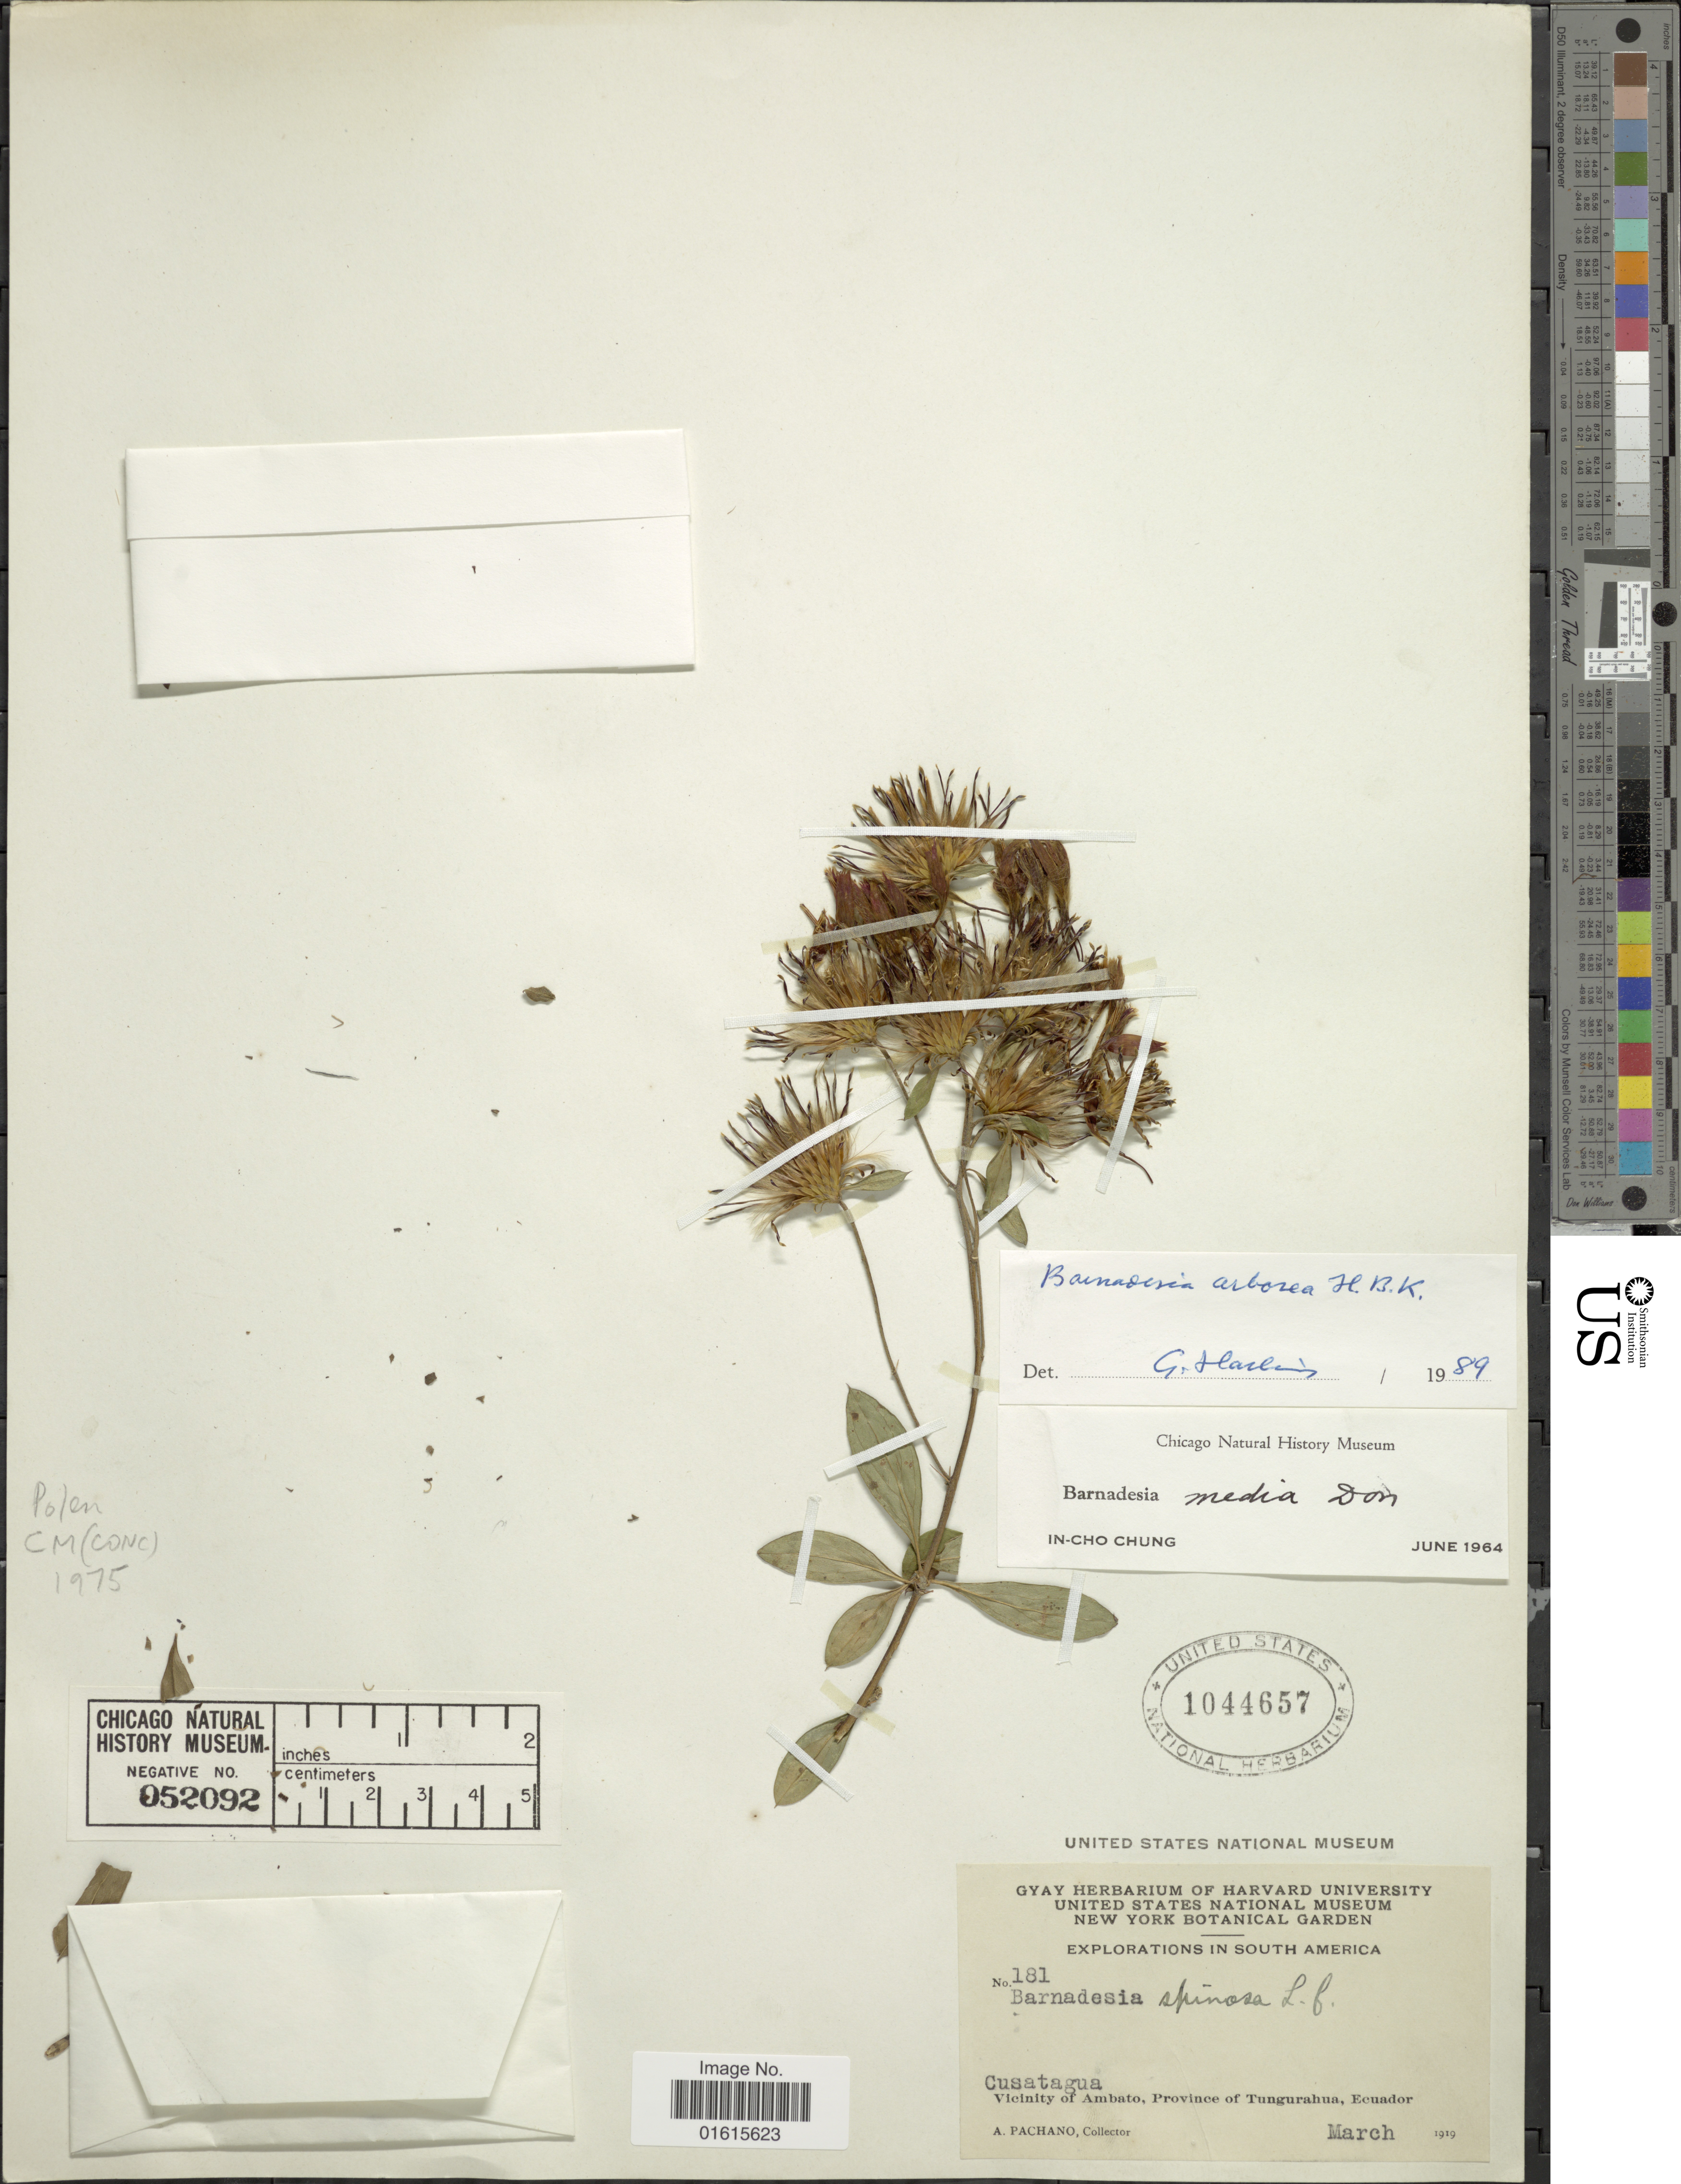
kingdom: Plantae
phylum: Tracheophyta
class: Magnoliopsida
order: Asterales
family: Asteraceae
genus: Barnadesia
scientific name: Barnadesia arborea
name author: Kunth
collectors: A. Pachano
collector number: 181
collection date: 1919-03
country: Ecuador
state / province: Tungurahua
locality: Cusatagua, Vicinity of Ambato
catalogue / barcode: US 1044657